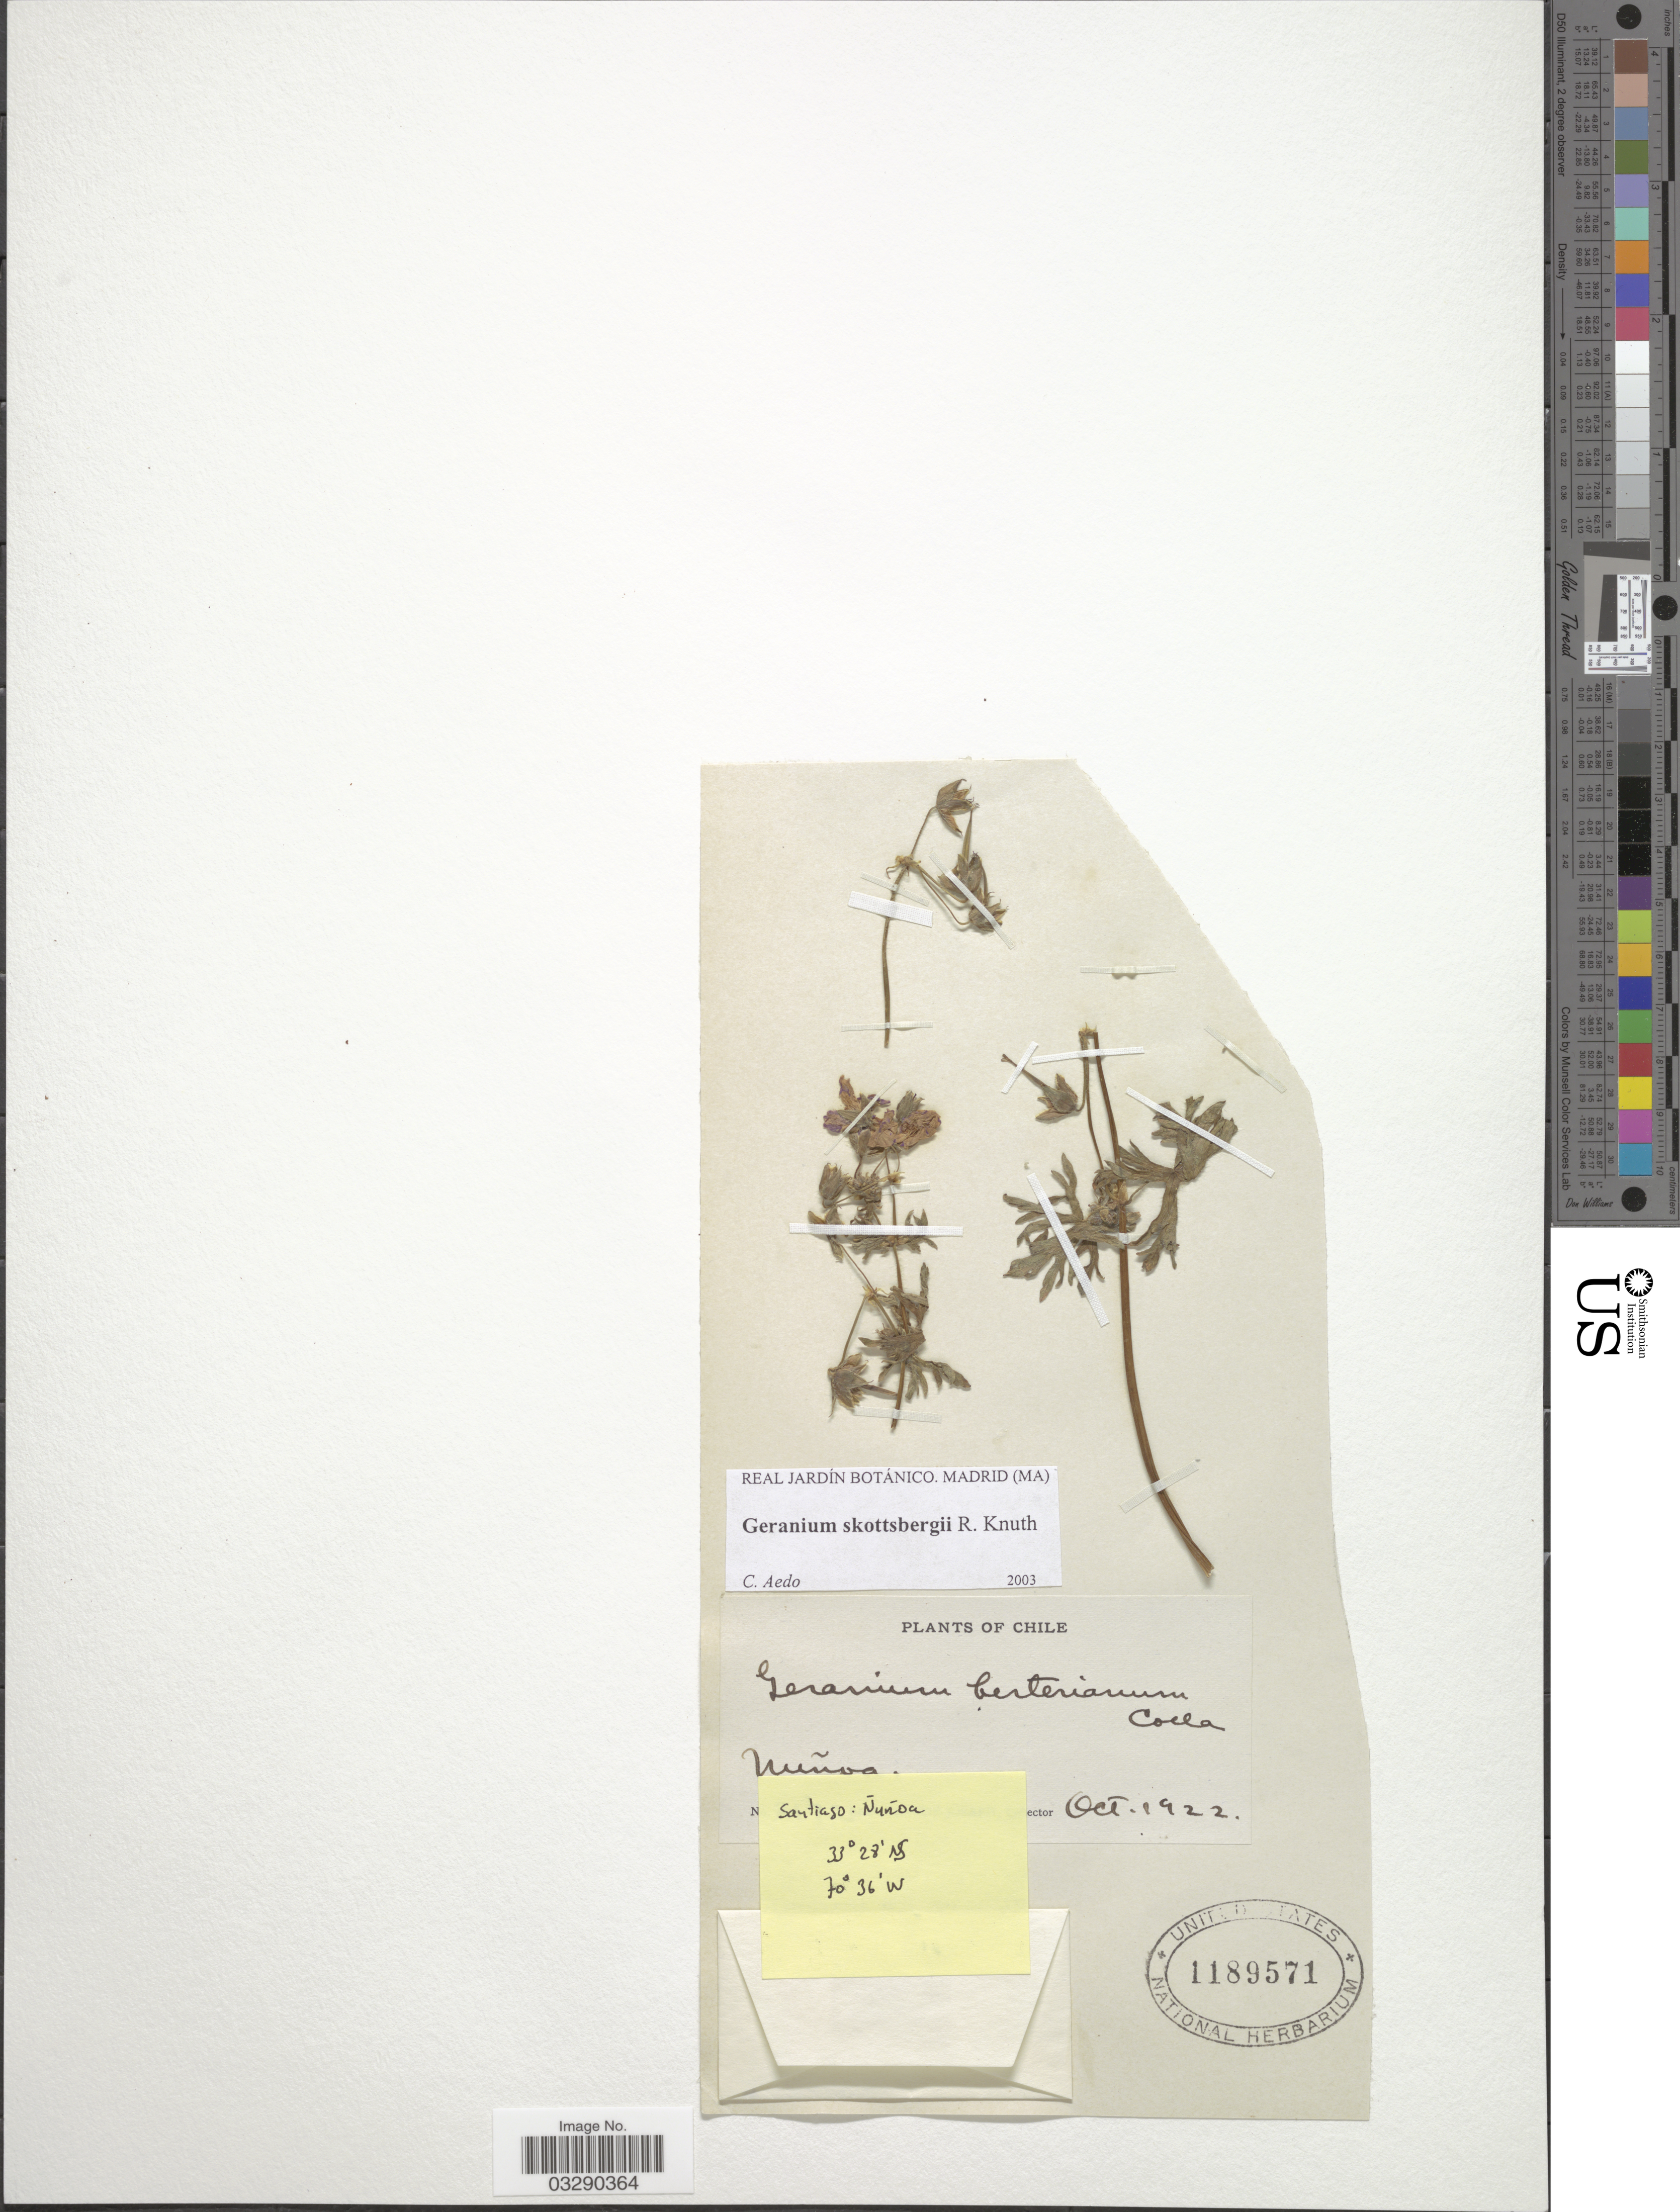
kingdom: Plantae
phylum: Tracheophyta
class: Magnoliopsida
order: Geraniales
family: Geraniaceae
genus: Geranium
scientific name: Geranium skottsbergii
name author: R. Knuth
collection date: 1922-10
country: Chile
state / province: Región Metropolitana (RM)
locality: Santiago: Ñuñoa.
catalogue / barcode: US 1189571